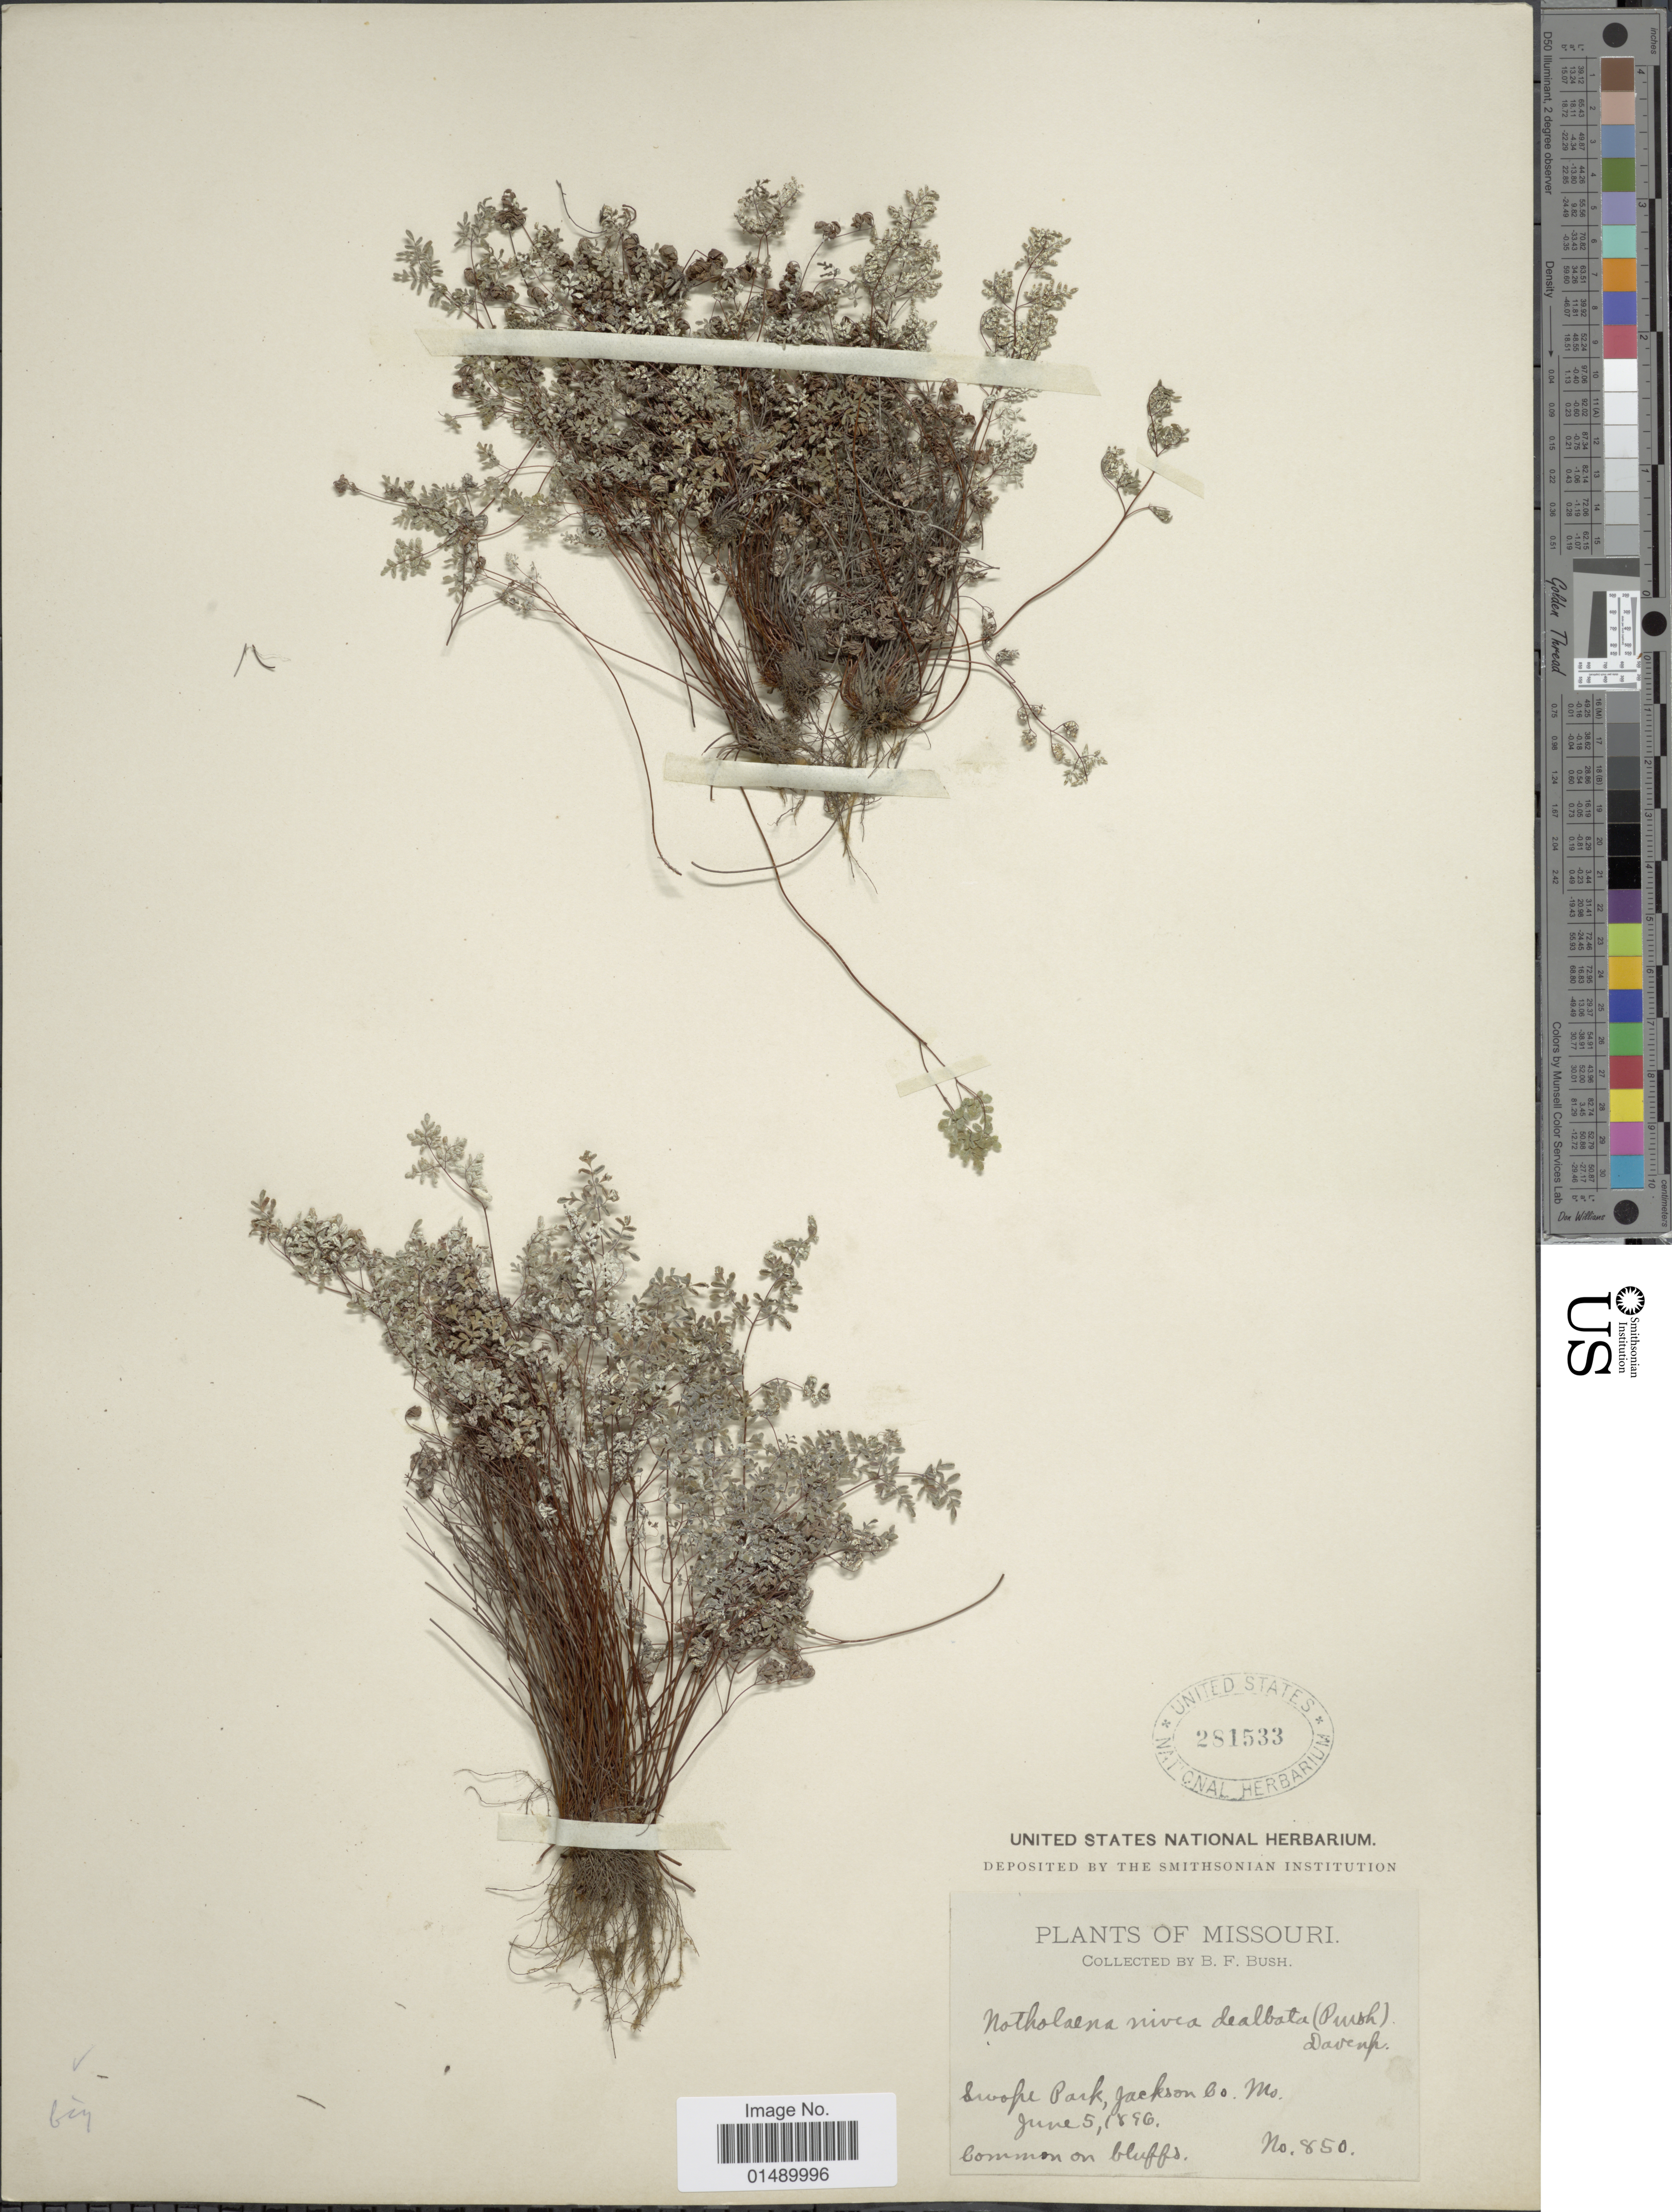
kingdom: Plantae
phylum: Tracheophyta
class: Polypodiopsida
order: Polypodiales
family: Pteridaceae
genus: Argyrochosma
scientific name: Argyrochosma dealbata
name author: (Pursh) Windham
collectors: B. F. Bush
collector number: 850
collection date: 1896-06-05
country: United States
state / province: Missouri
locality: Missouri, Swope Park, Jackson Co. Mo.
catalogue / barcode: US 281533